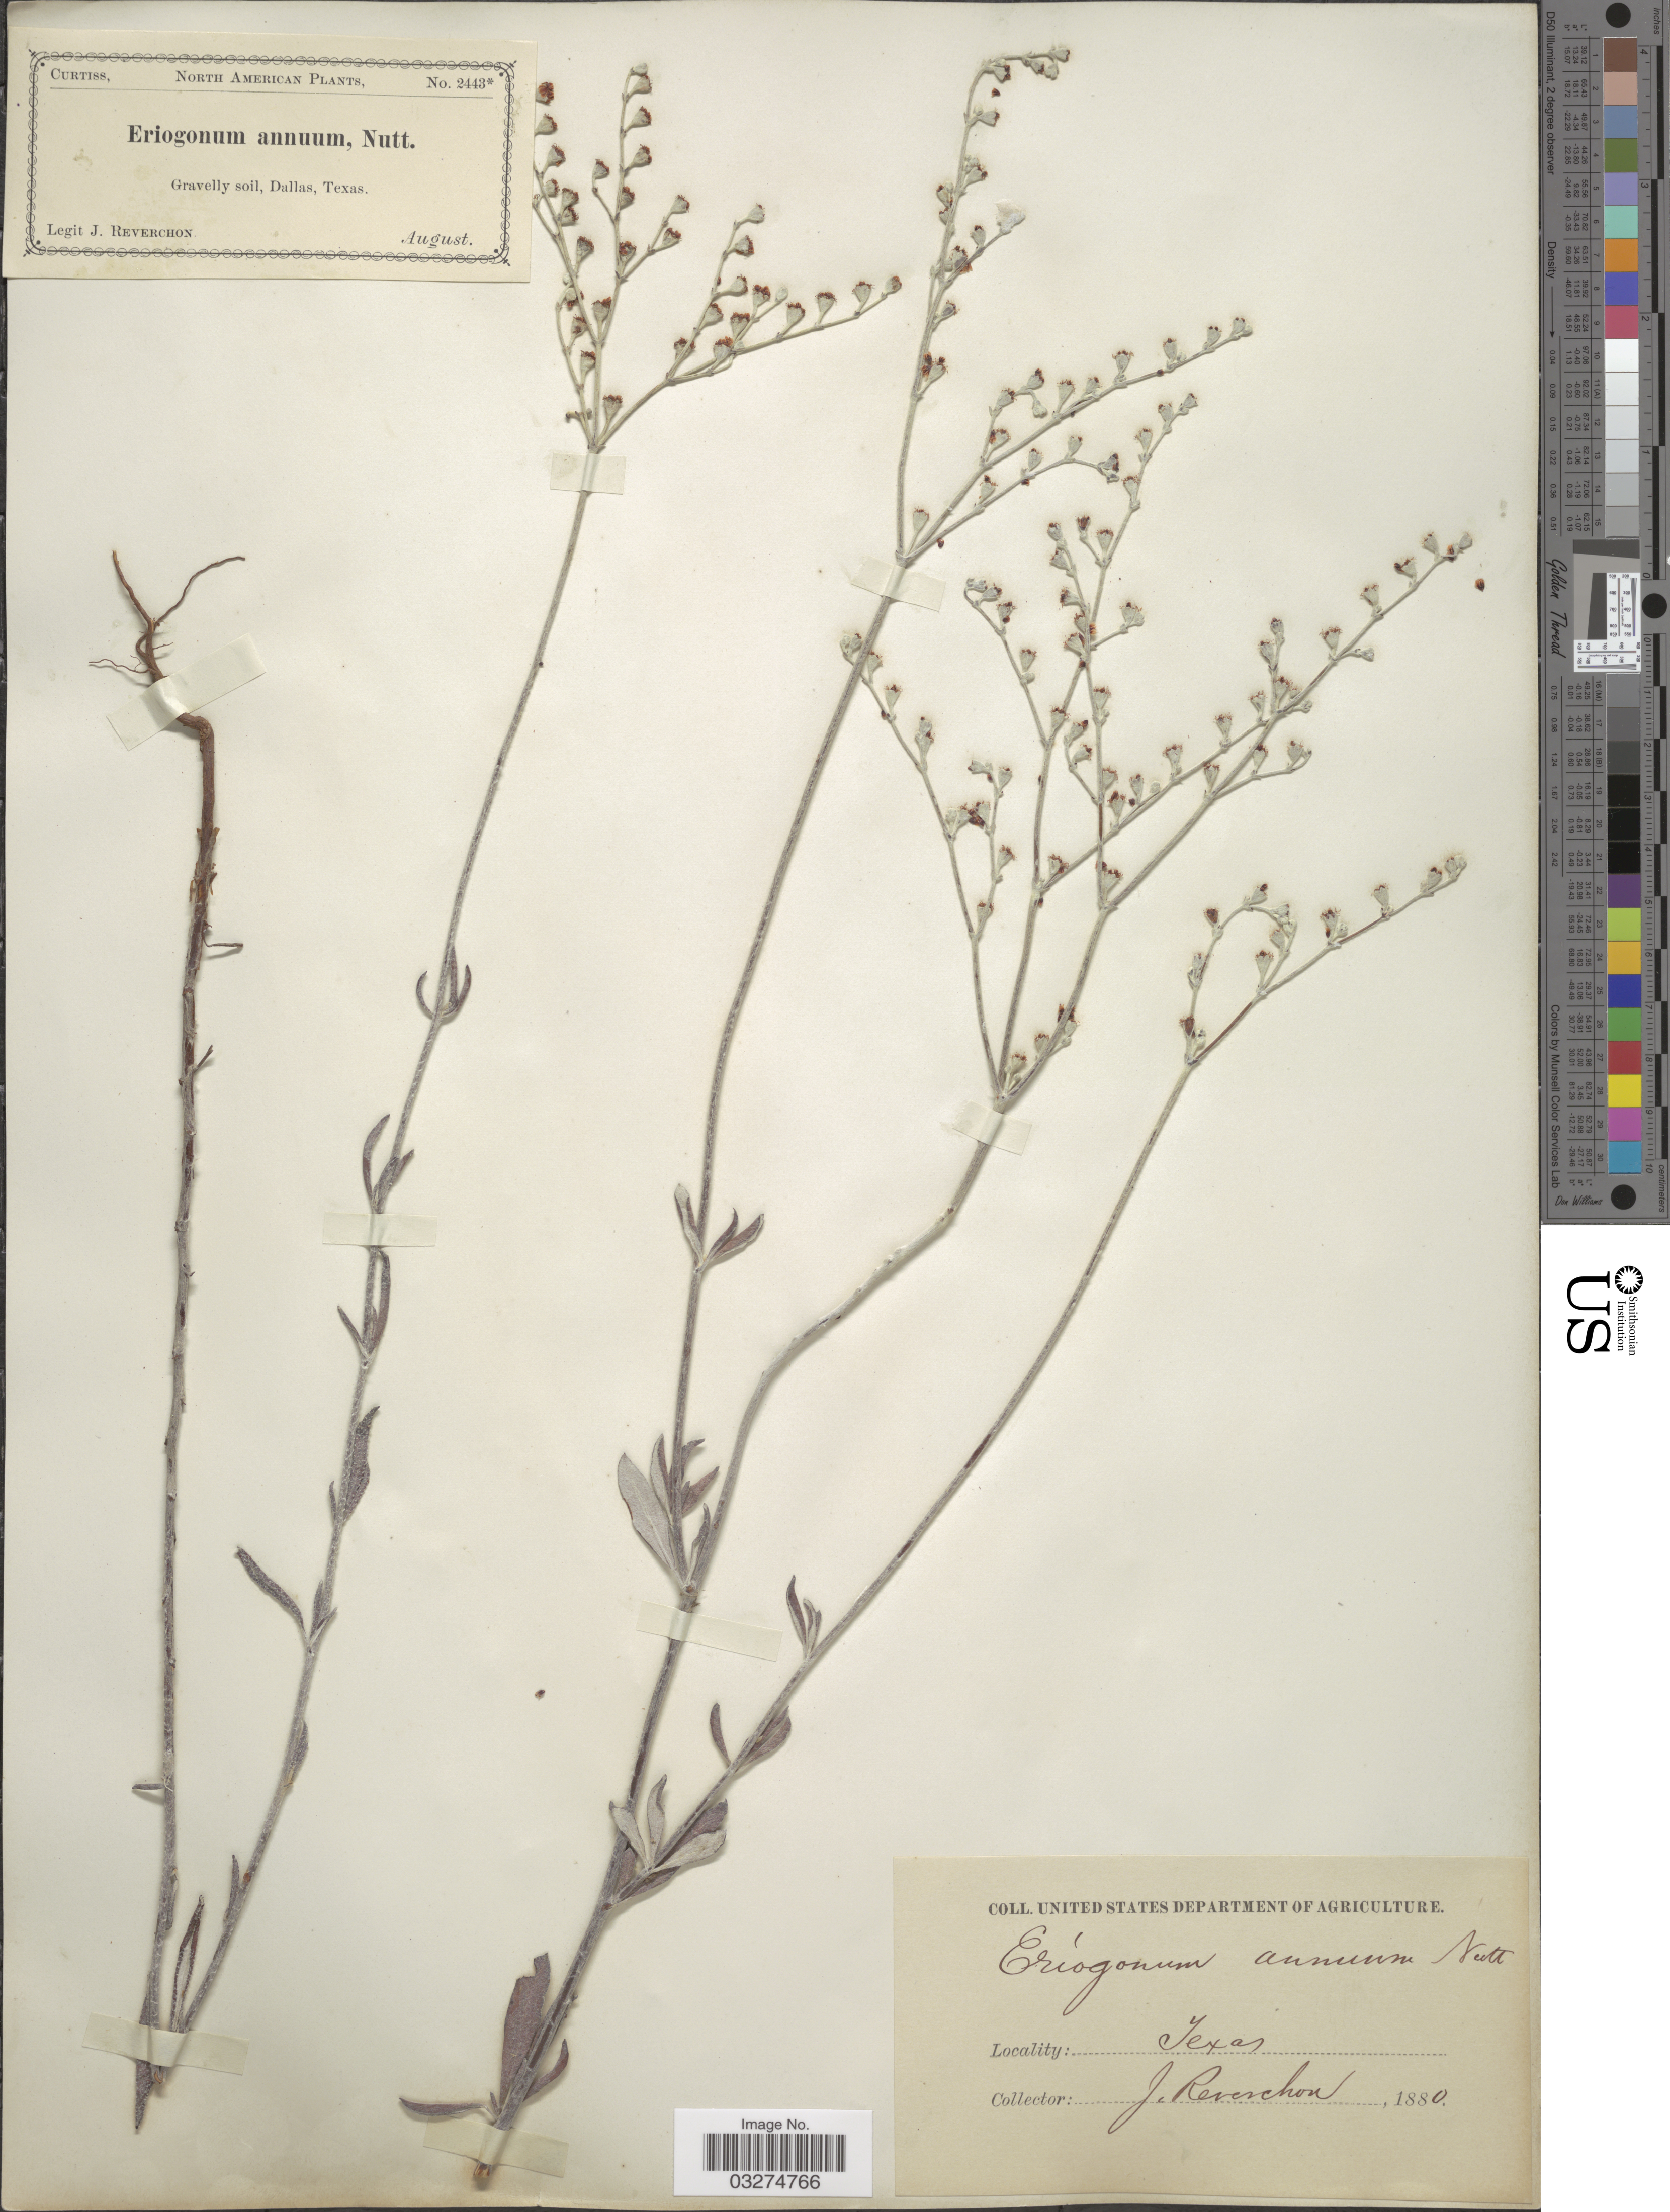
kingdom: Plantae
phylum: Tracheophyta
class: Magnoliopsida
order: Caryophyllales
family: Polygonaceae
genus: Eriogonum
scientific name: Eriogonum annuum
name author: Nutt.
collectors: J. Reverchon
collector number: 2443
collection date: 1880-08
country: United States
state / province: Texas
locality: Dallas.